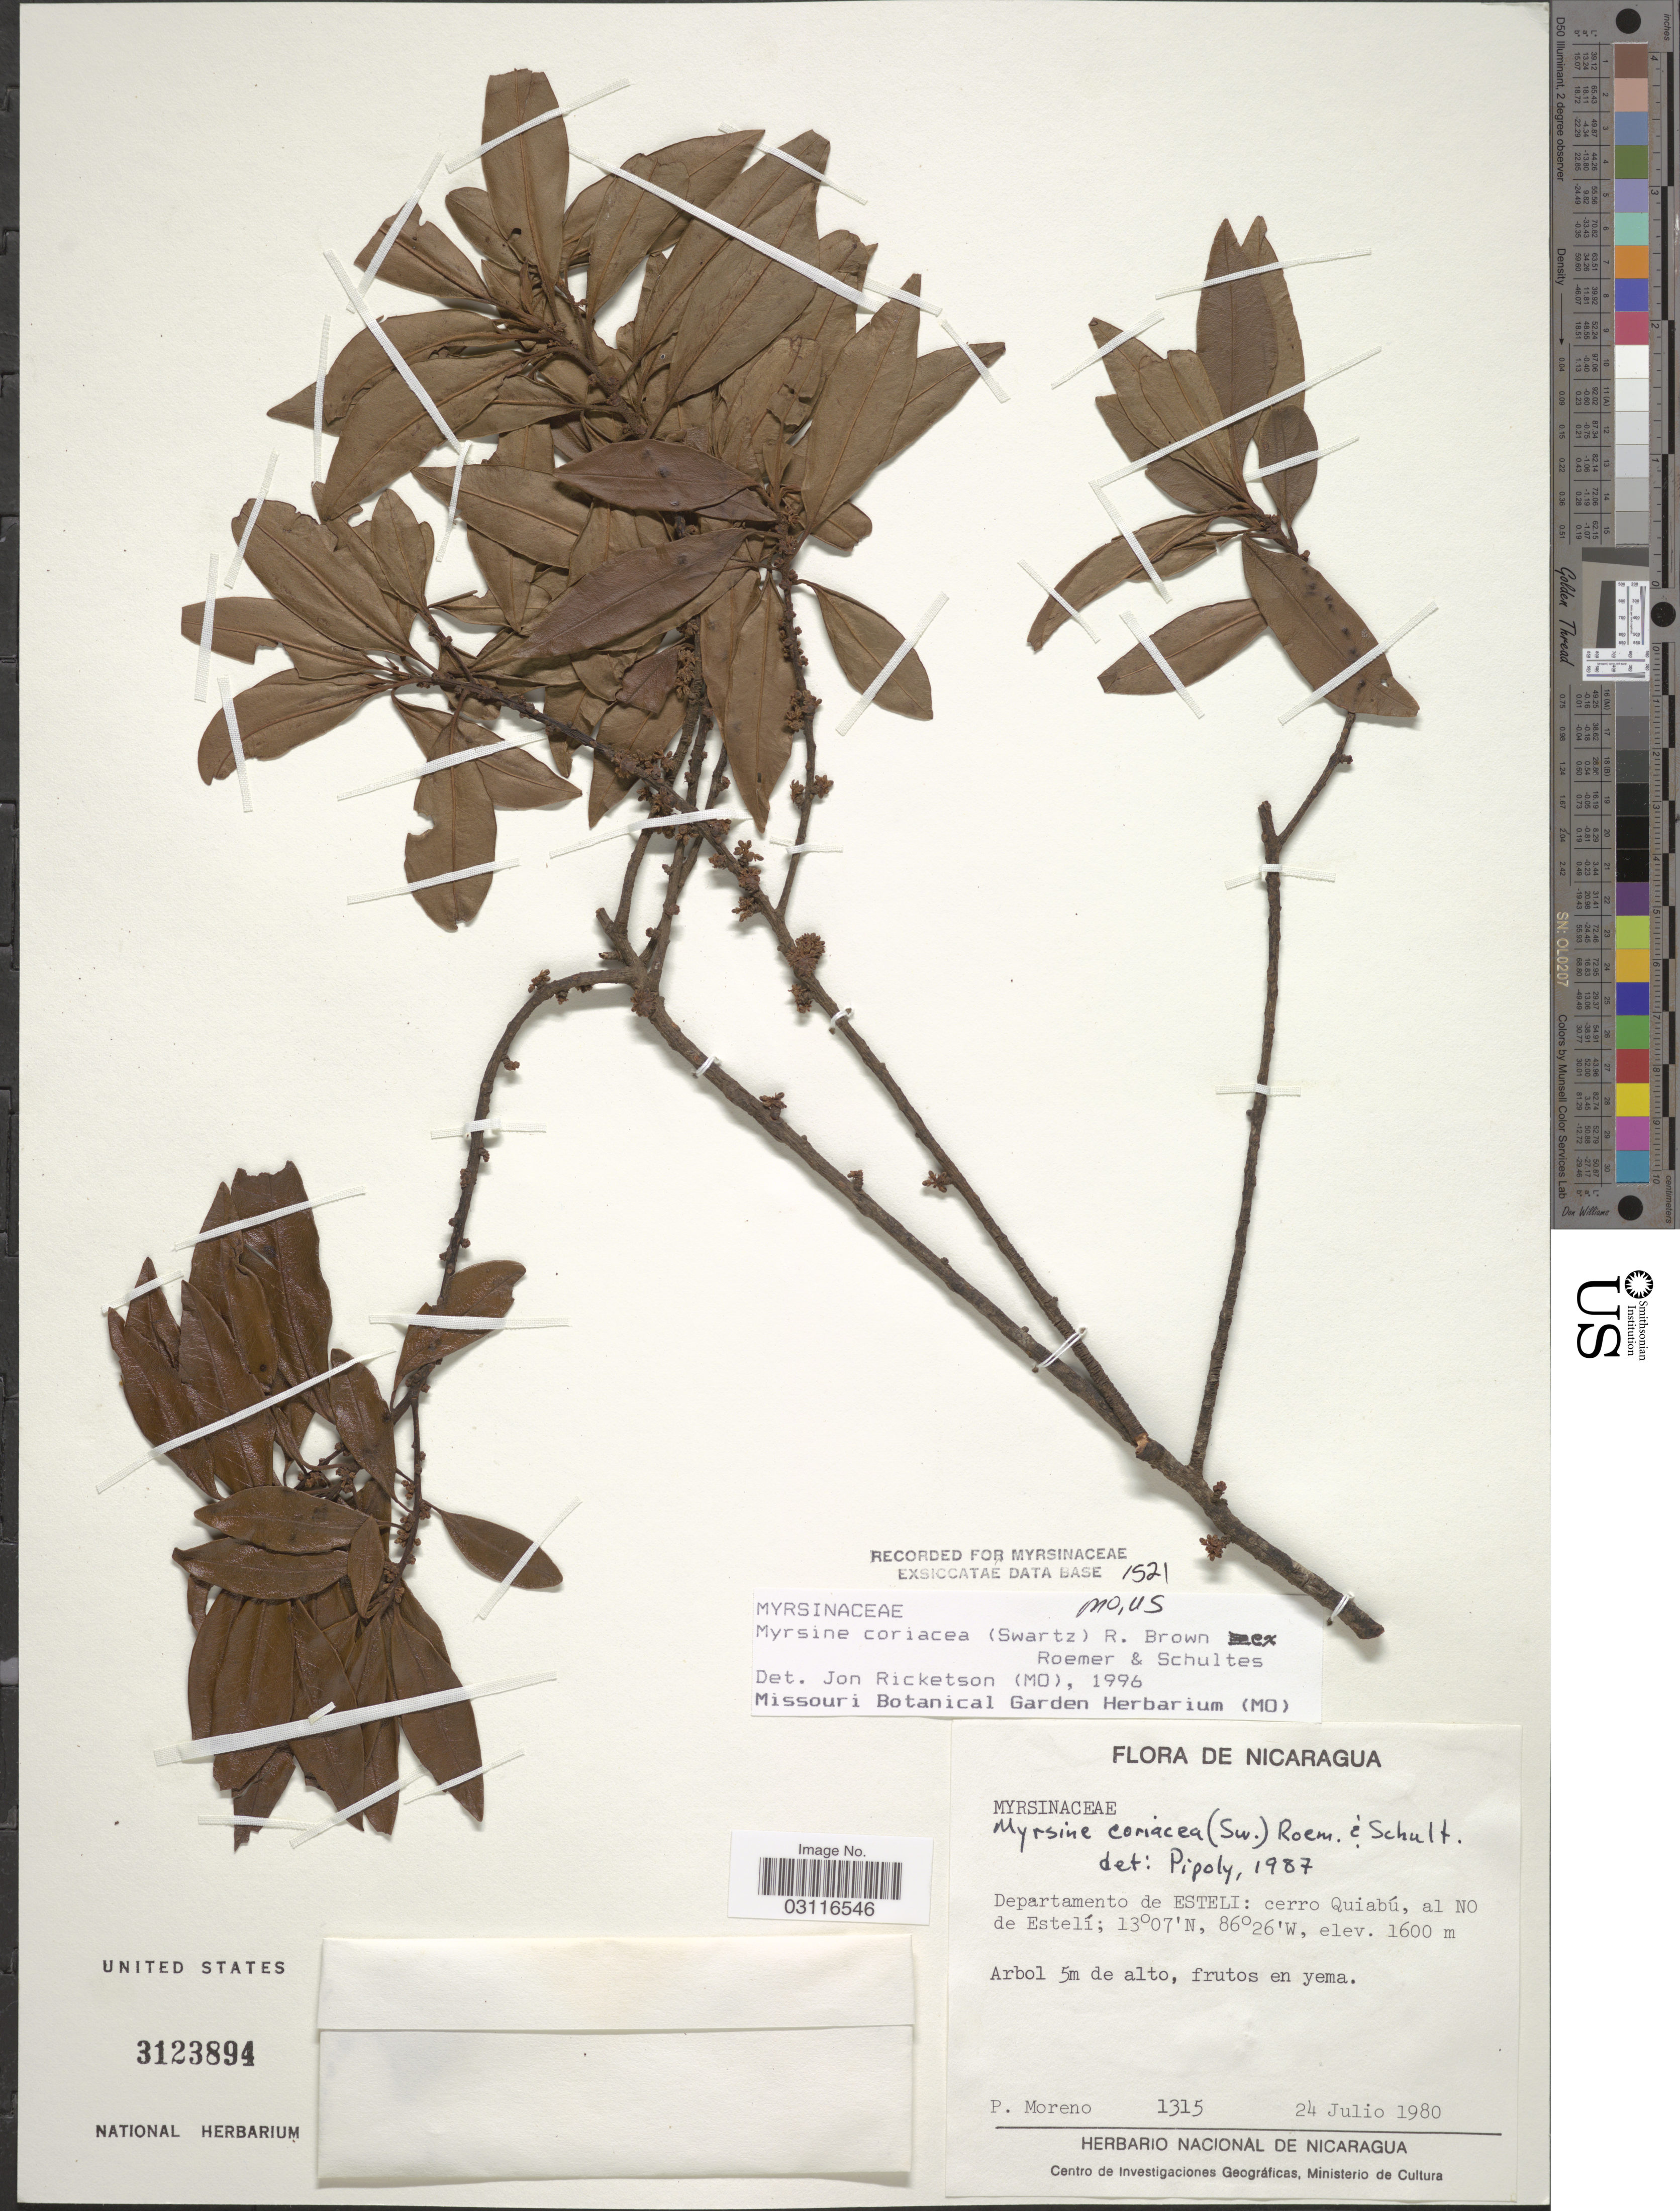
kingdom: Plantae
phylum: Tracheophyta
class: Magnoliopsida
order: Ericales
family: Primulaceae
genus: Myrsine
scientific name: Myrsine coriacea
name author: (Sw.) R. Br. ex Roem. & Schult.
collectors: P. Moreno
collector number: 1315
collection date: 1980-07-24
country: Nicaragua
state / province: Esteli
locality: Departamento de Esteli: cerro Quiabú, al NO de Estelí.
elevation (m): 1600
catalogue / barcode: US 3123894